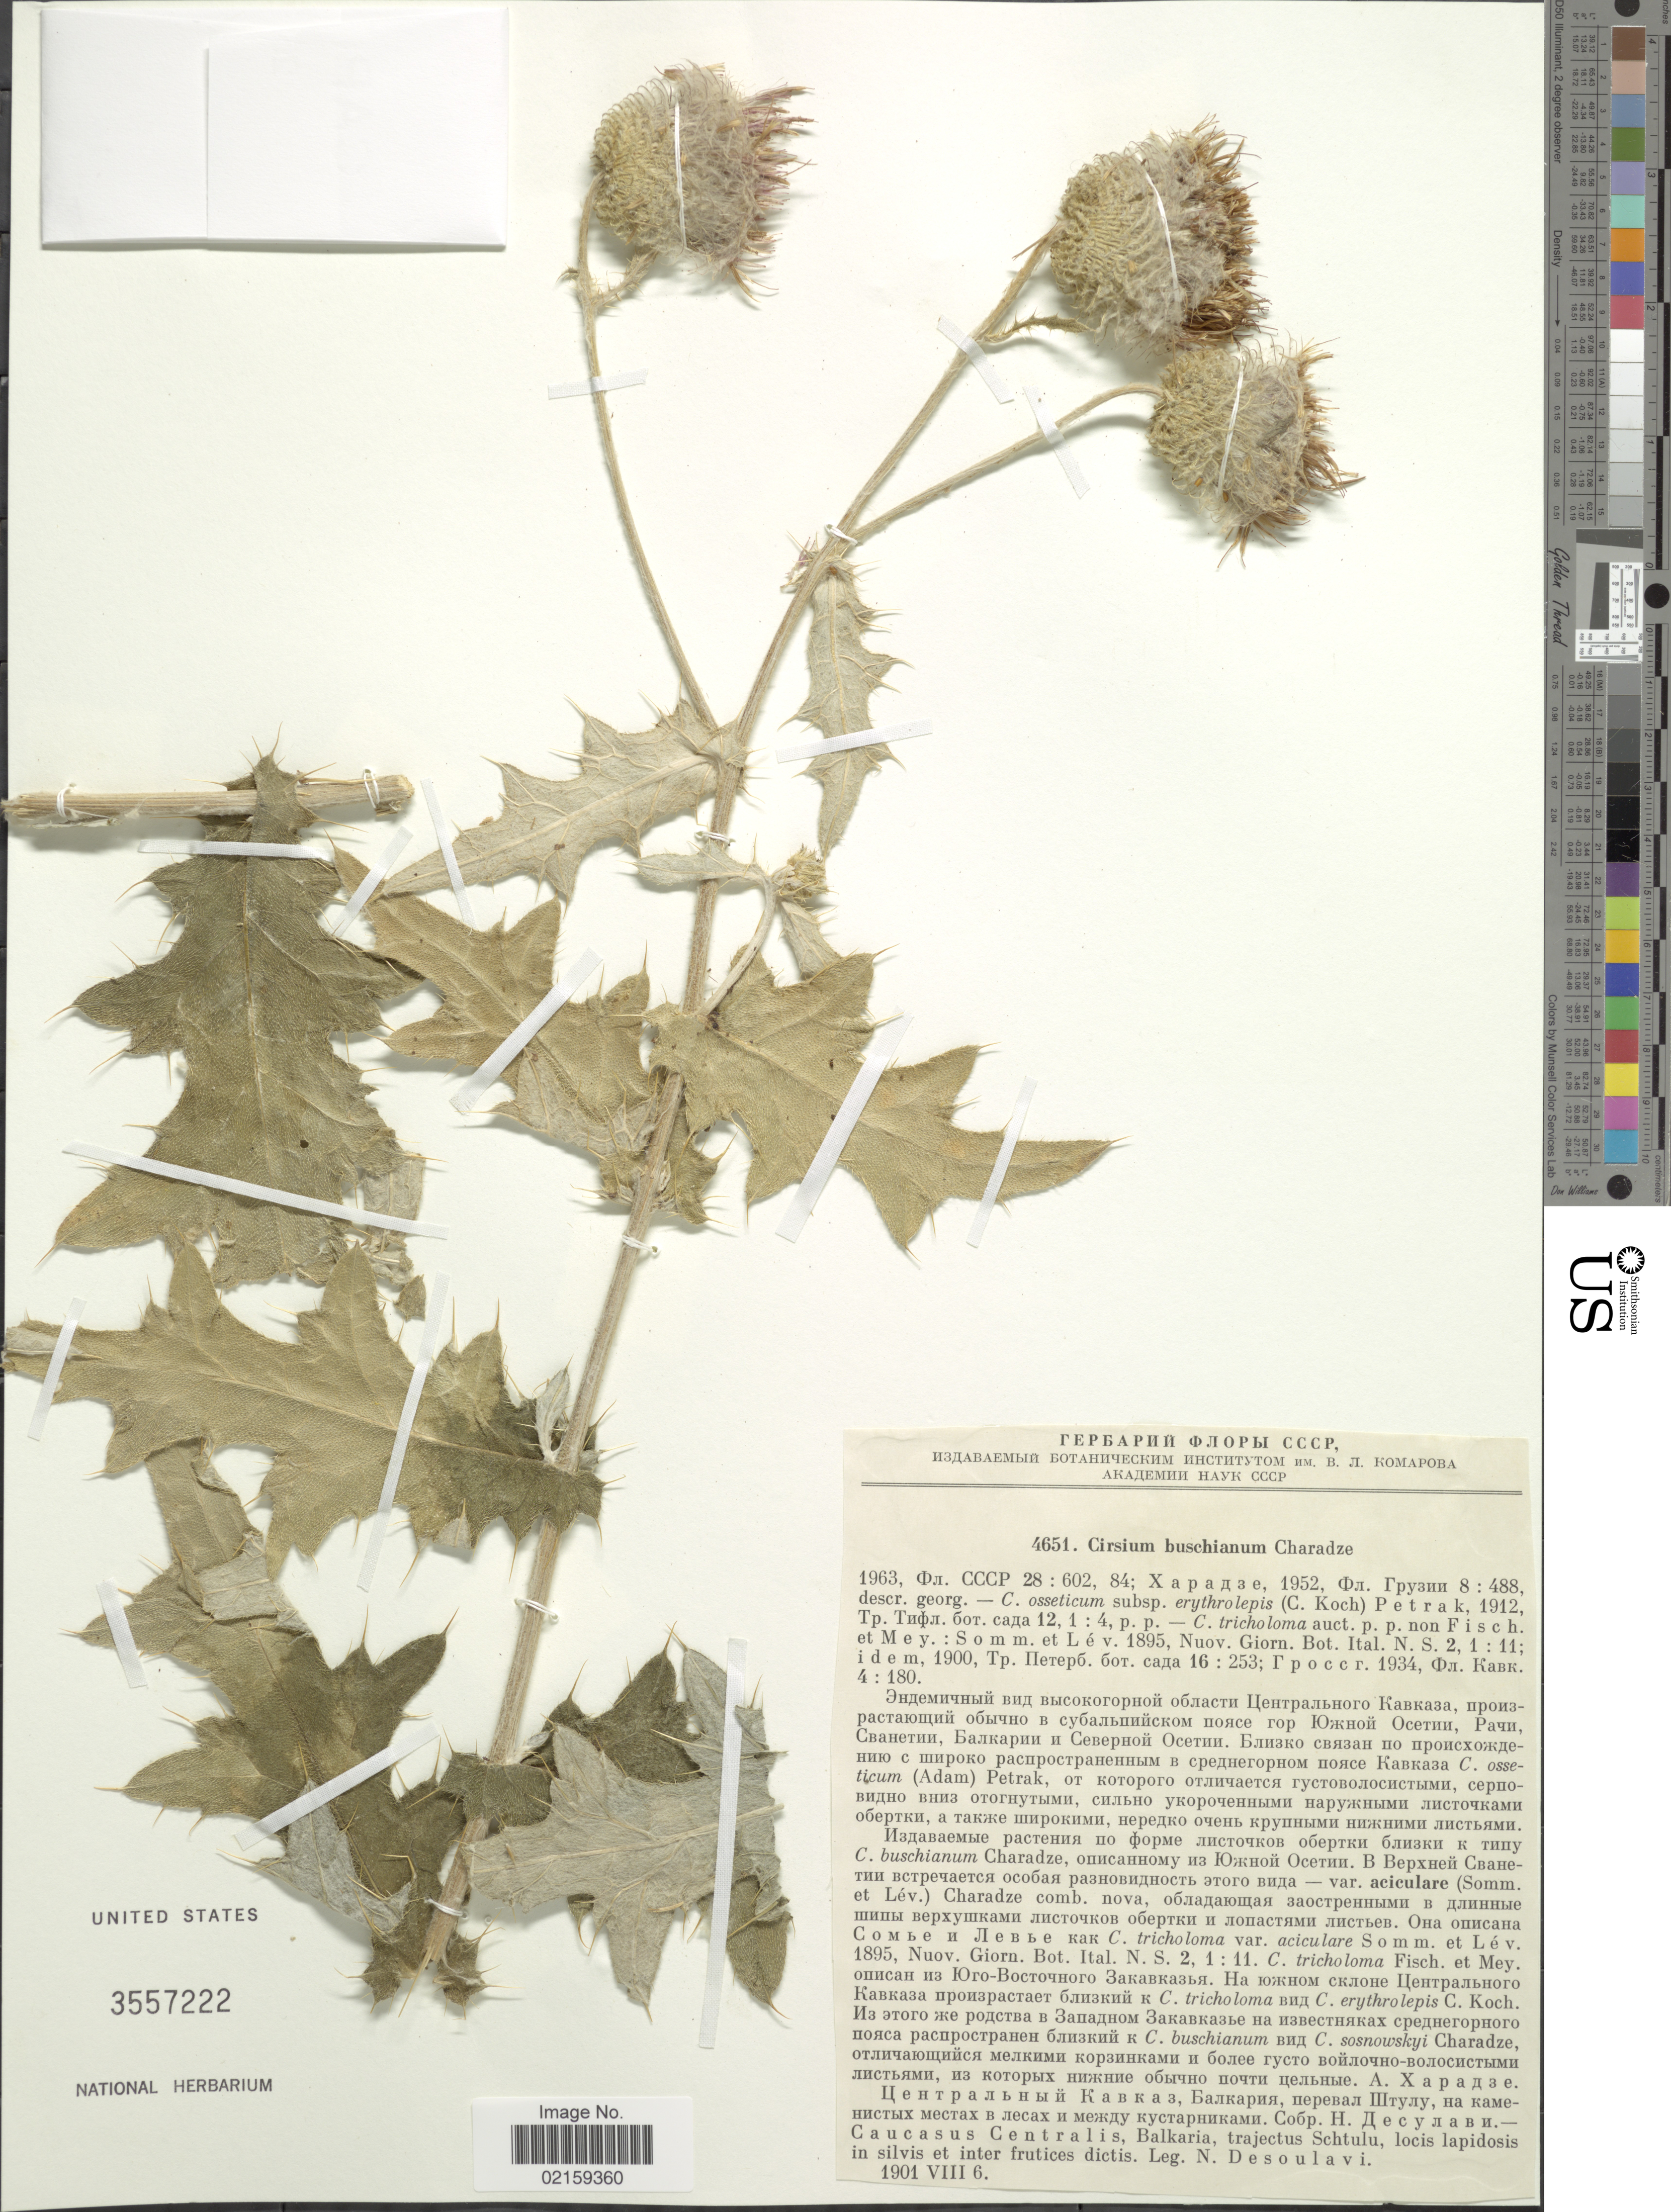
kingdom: Plantae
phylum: Tracheophyta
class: Magnoliopsida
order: Asterales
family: Asteraceae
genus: Cirsium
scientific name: Cirsium buschianum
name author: Kharadze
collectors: N. Desoulavi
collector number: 4651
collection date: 1901-08-06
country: Russian Federation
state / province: Kabardino-Balkar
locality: Caucasus Centralis, Balkaria, trajectur Schtulu, locis lapidosis in silvis et inter frutices dictis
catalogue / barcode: US 3557222